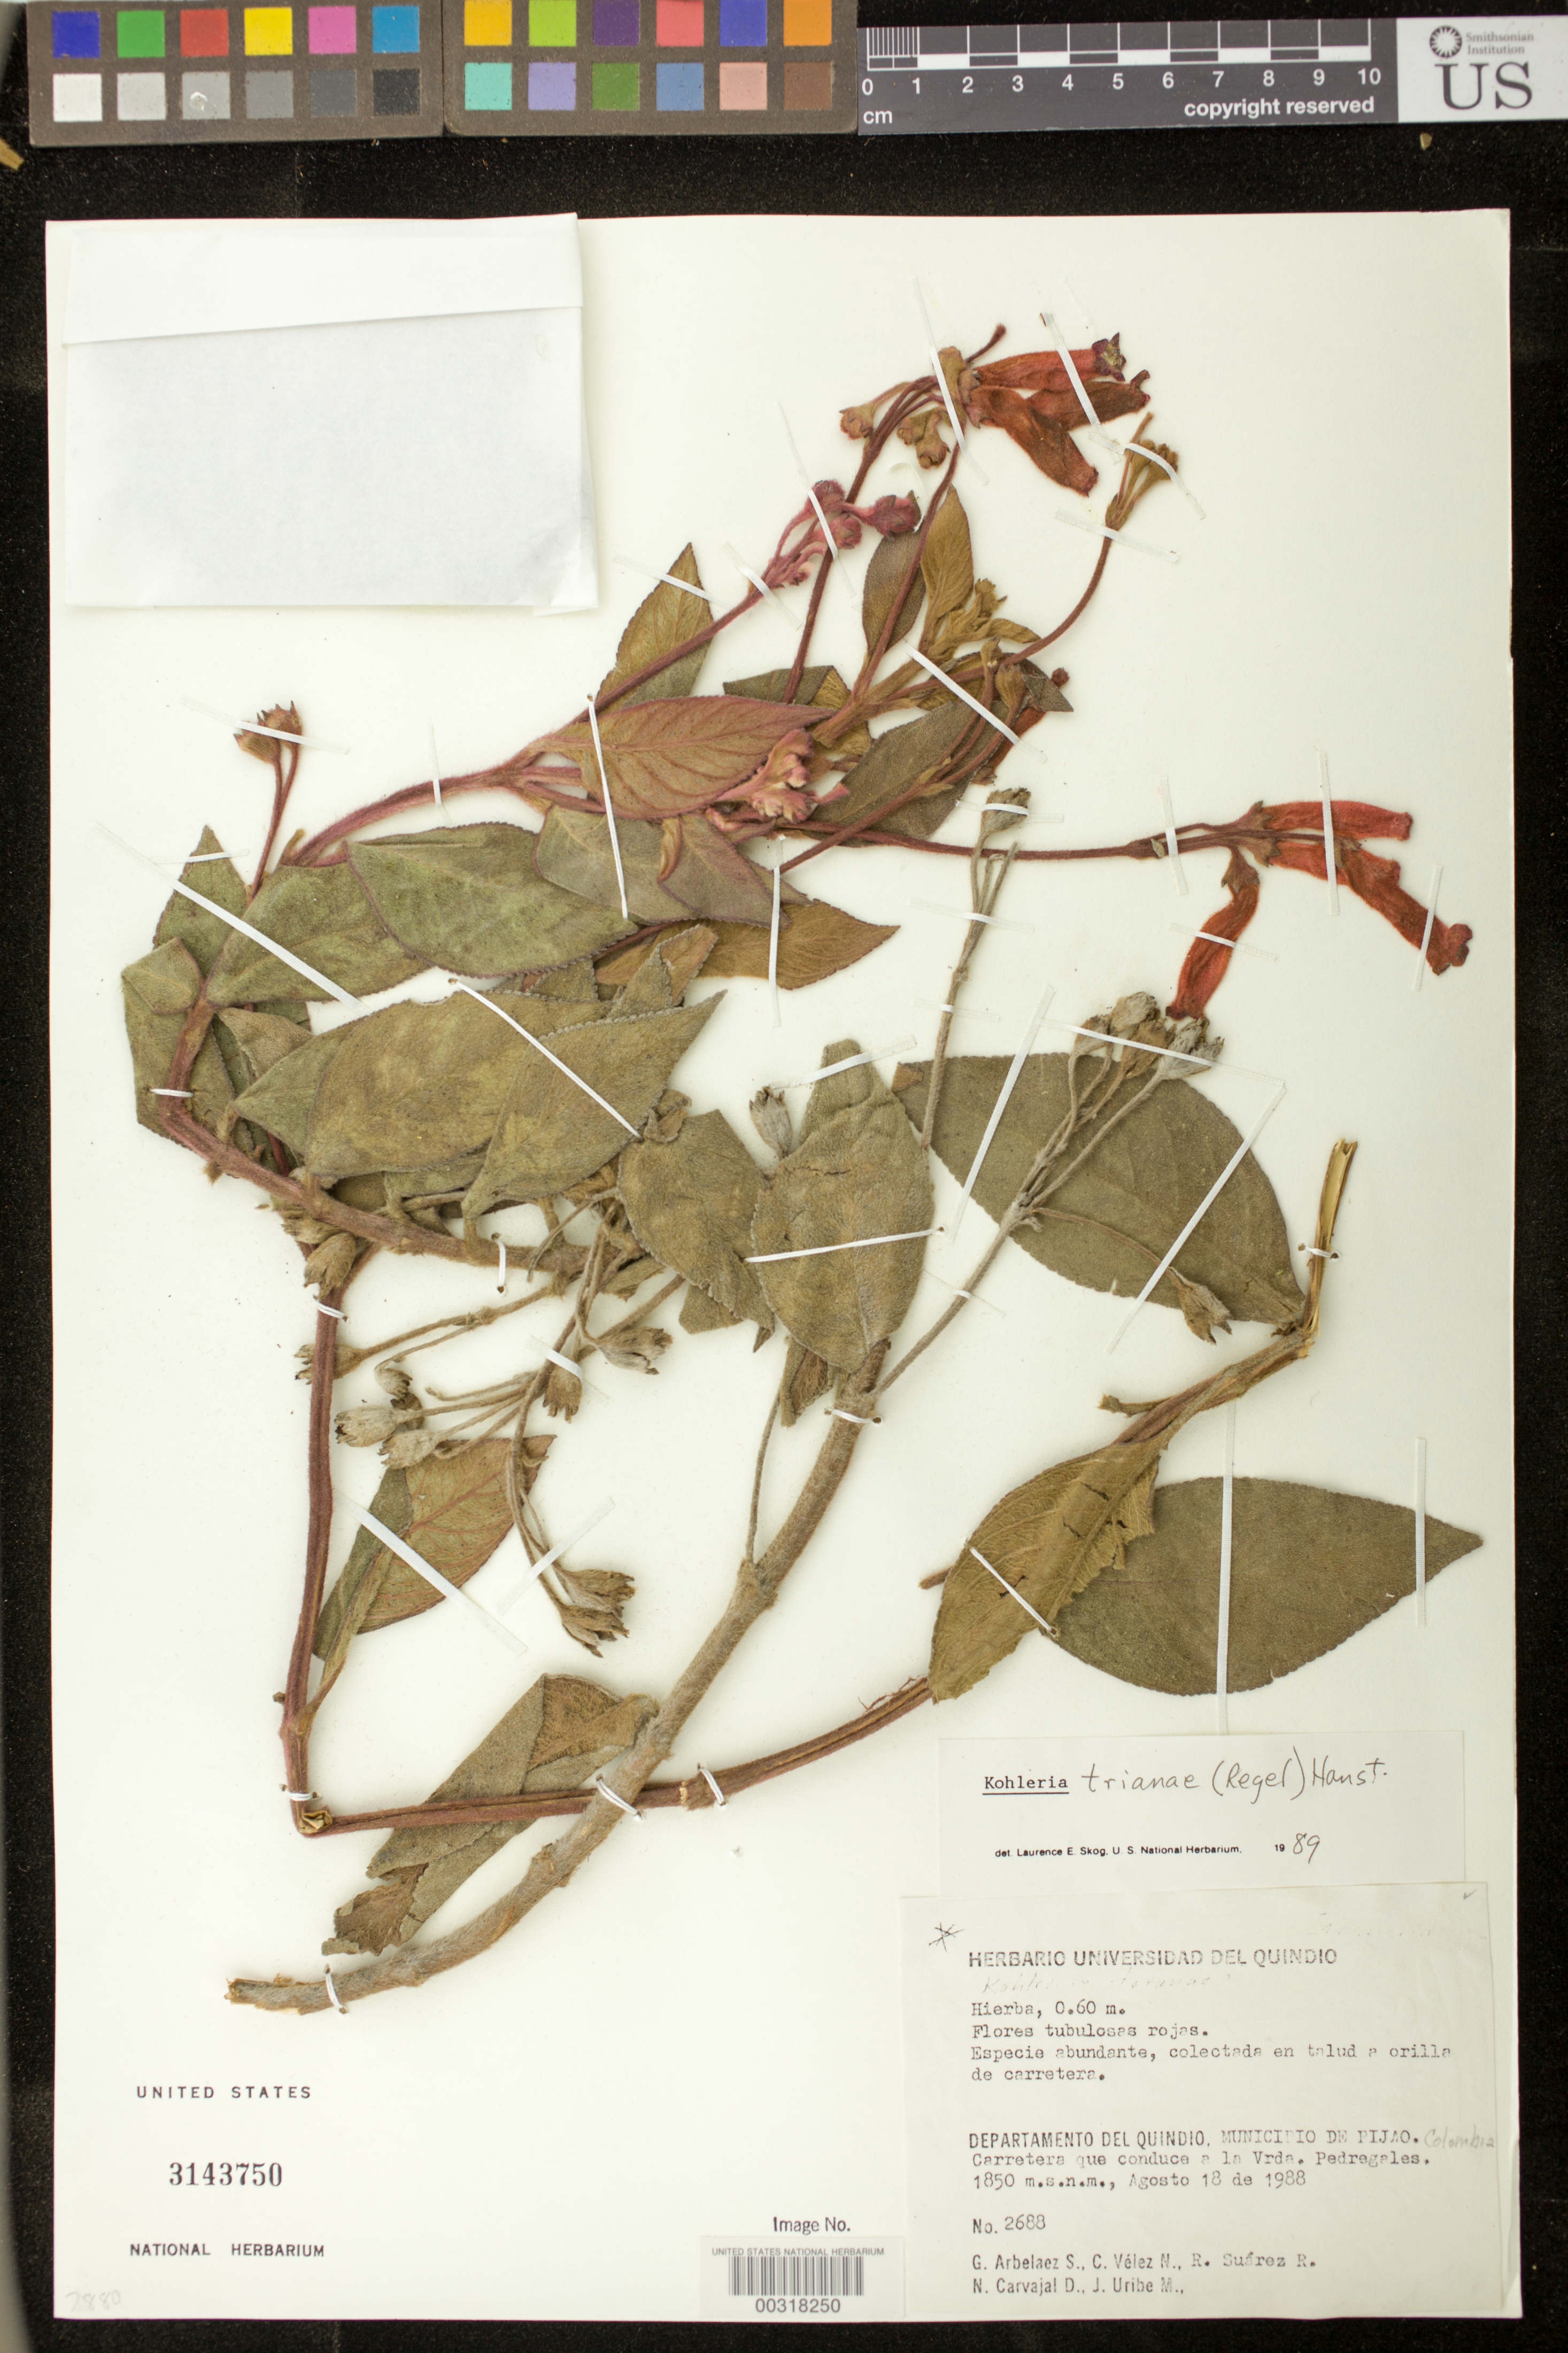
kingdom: Plantae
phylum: Tracheophyta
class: Magnoliopsida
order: Lamiales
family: Gesneriaceae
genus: Kohleria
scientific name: Kohleria trianae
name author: (Regel) Hanst.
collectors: G. Arbelaez S., C. Vélez N., R. Suarez-R., N. Carvajal D. & J. Uribe M.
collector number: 2688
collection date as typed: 18 Aug 1988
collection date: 1988-08-18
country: Colombia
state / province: Quindío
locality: Mun. of Pijao, highway going to Vrda. Pedregales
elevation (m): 1850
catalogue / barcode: US 3143750